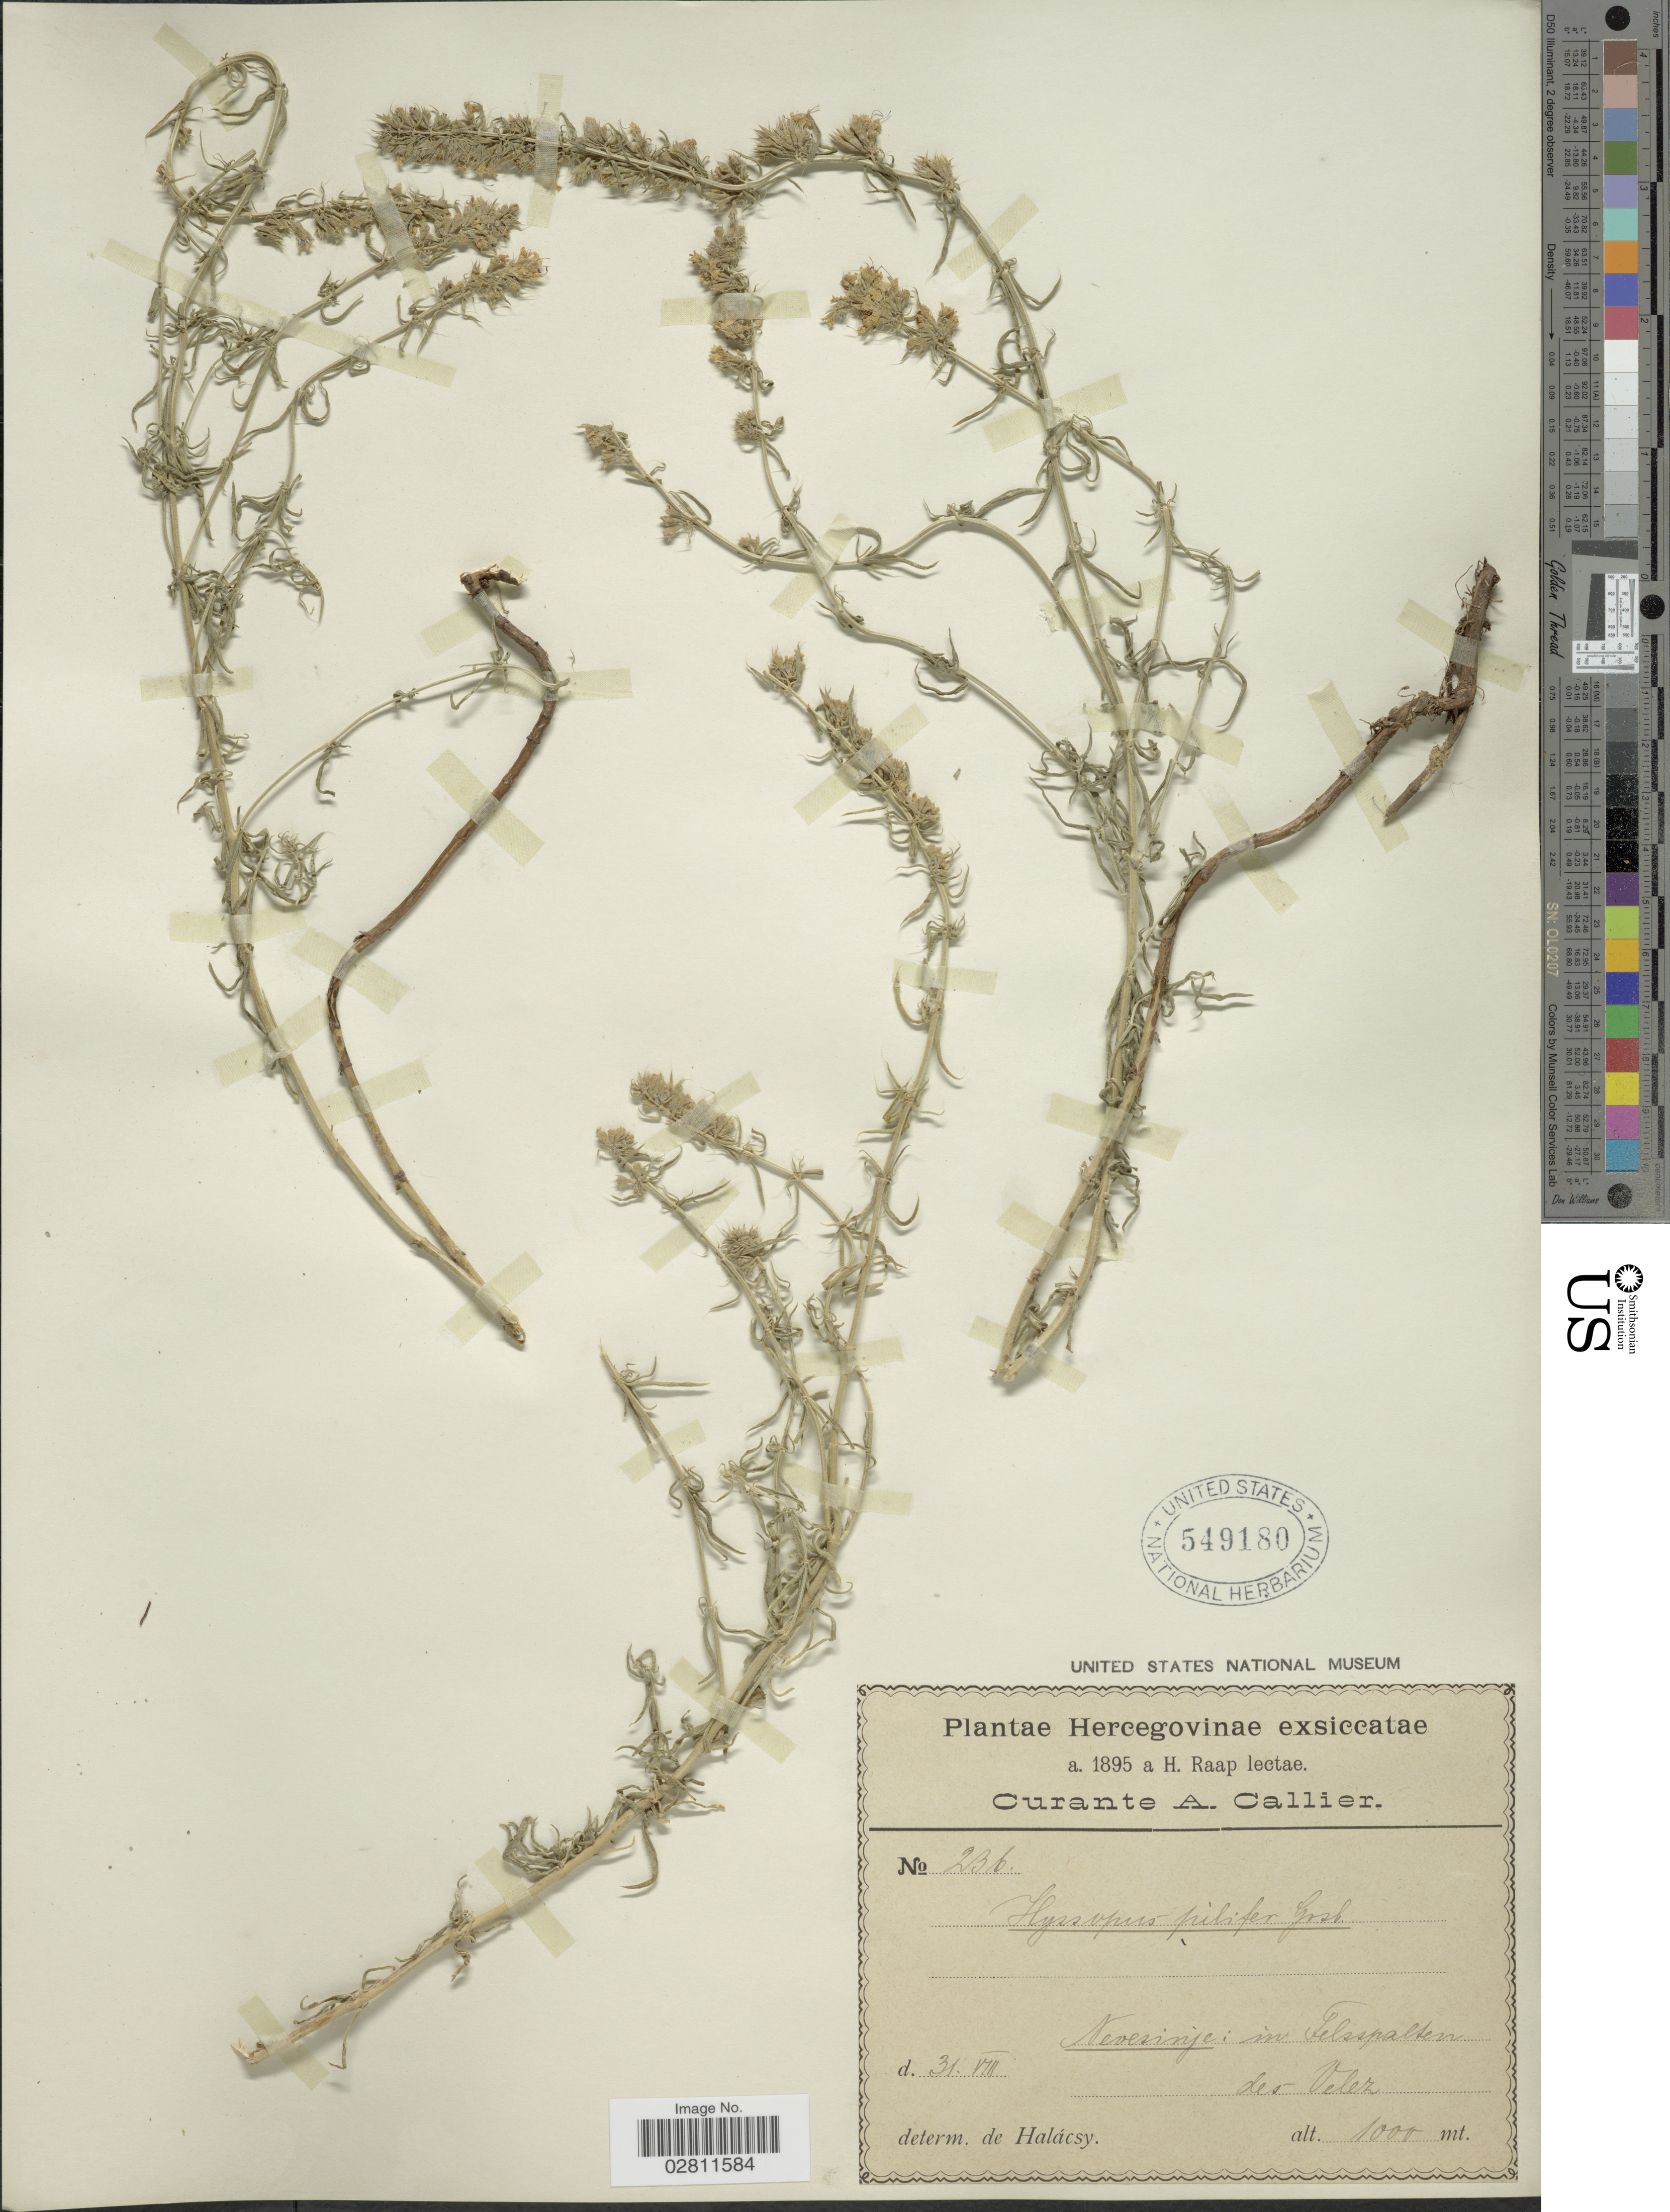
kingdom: Plantae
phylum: Tracheophyta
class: Magnoliopsida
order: Lamiales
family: Lamiaceae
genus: Hyssopus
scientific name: Hyssopus pilifer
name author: Griseb.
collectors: H. Raap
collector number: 236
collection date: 1895-08-31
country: Bosnia and Herzegovina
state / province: Srpska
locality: Hercegovinae. Nevesinje: in Felsspalten [interpreted] des Velez.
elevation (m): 1000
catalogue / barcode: US 549180